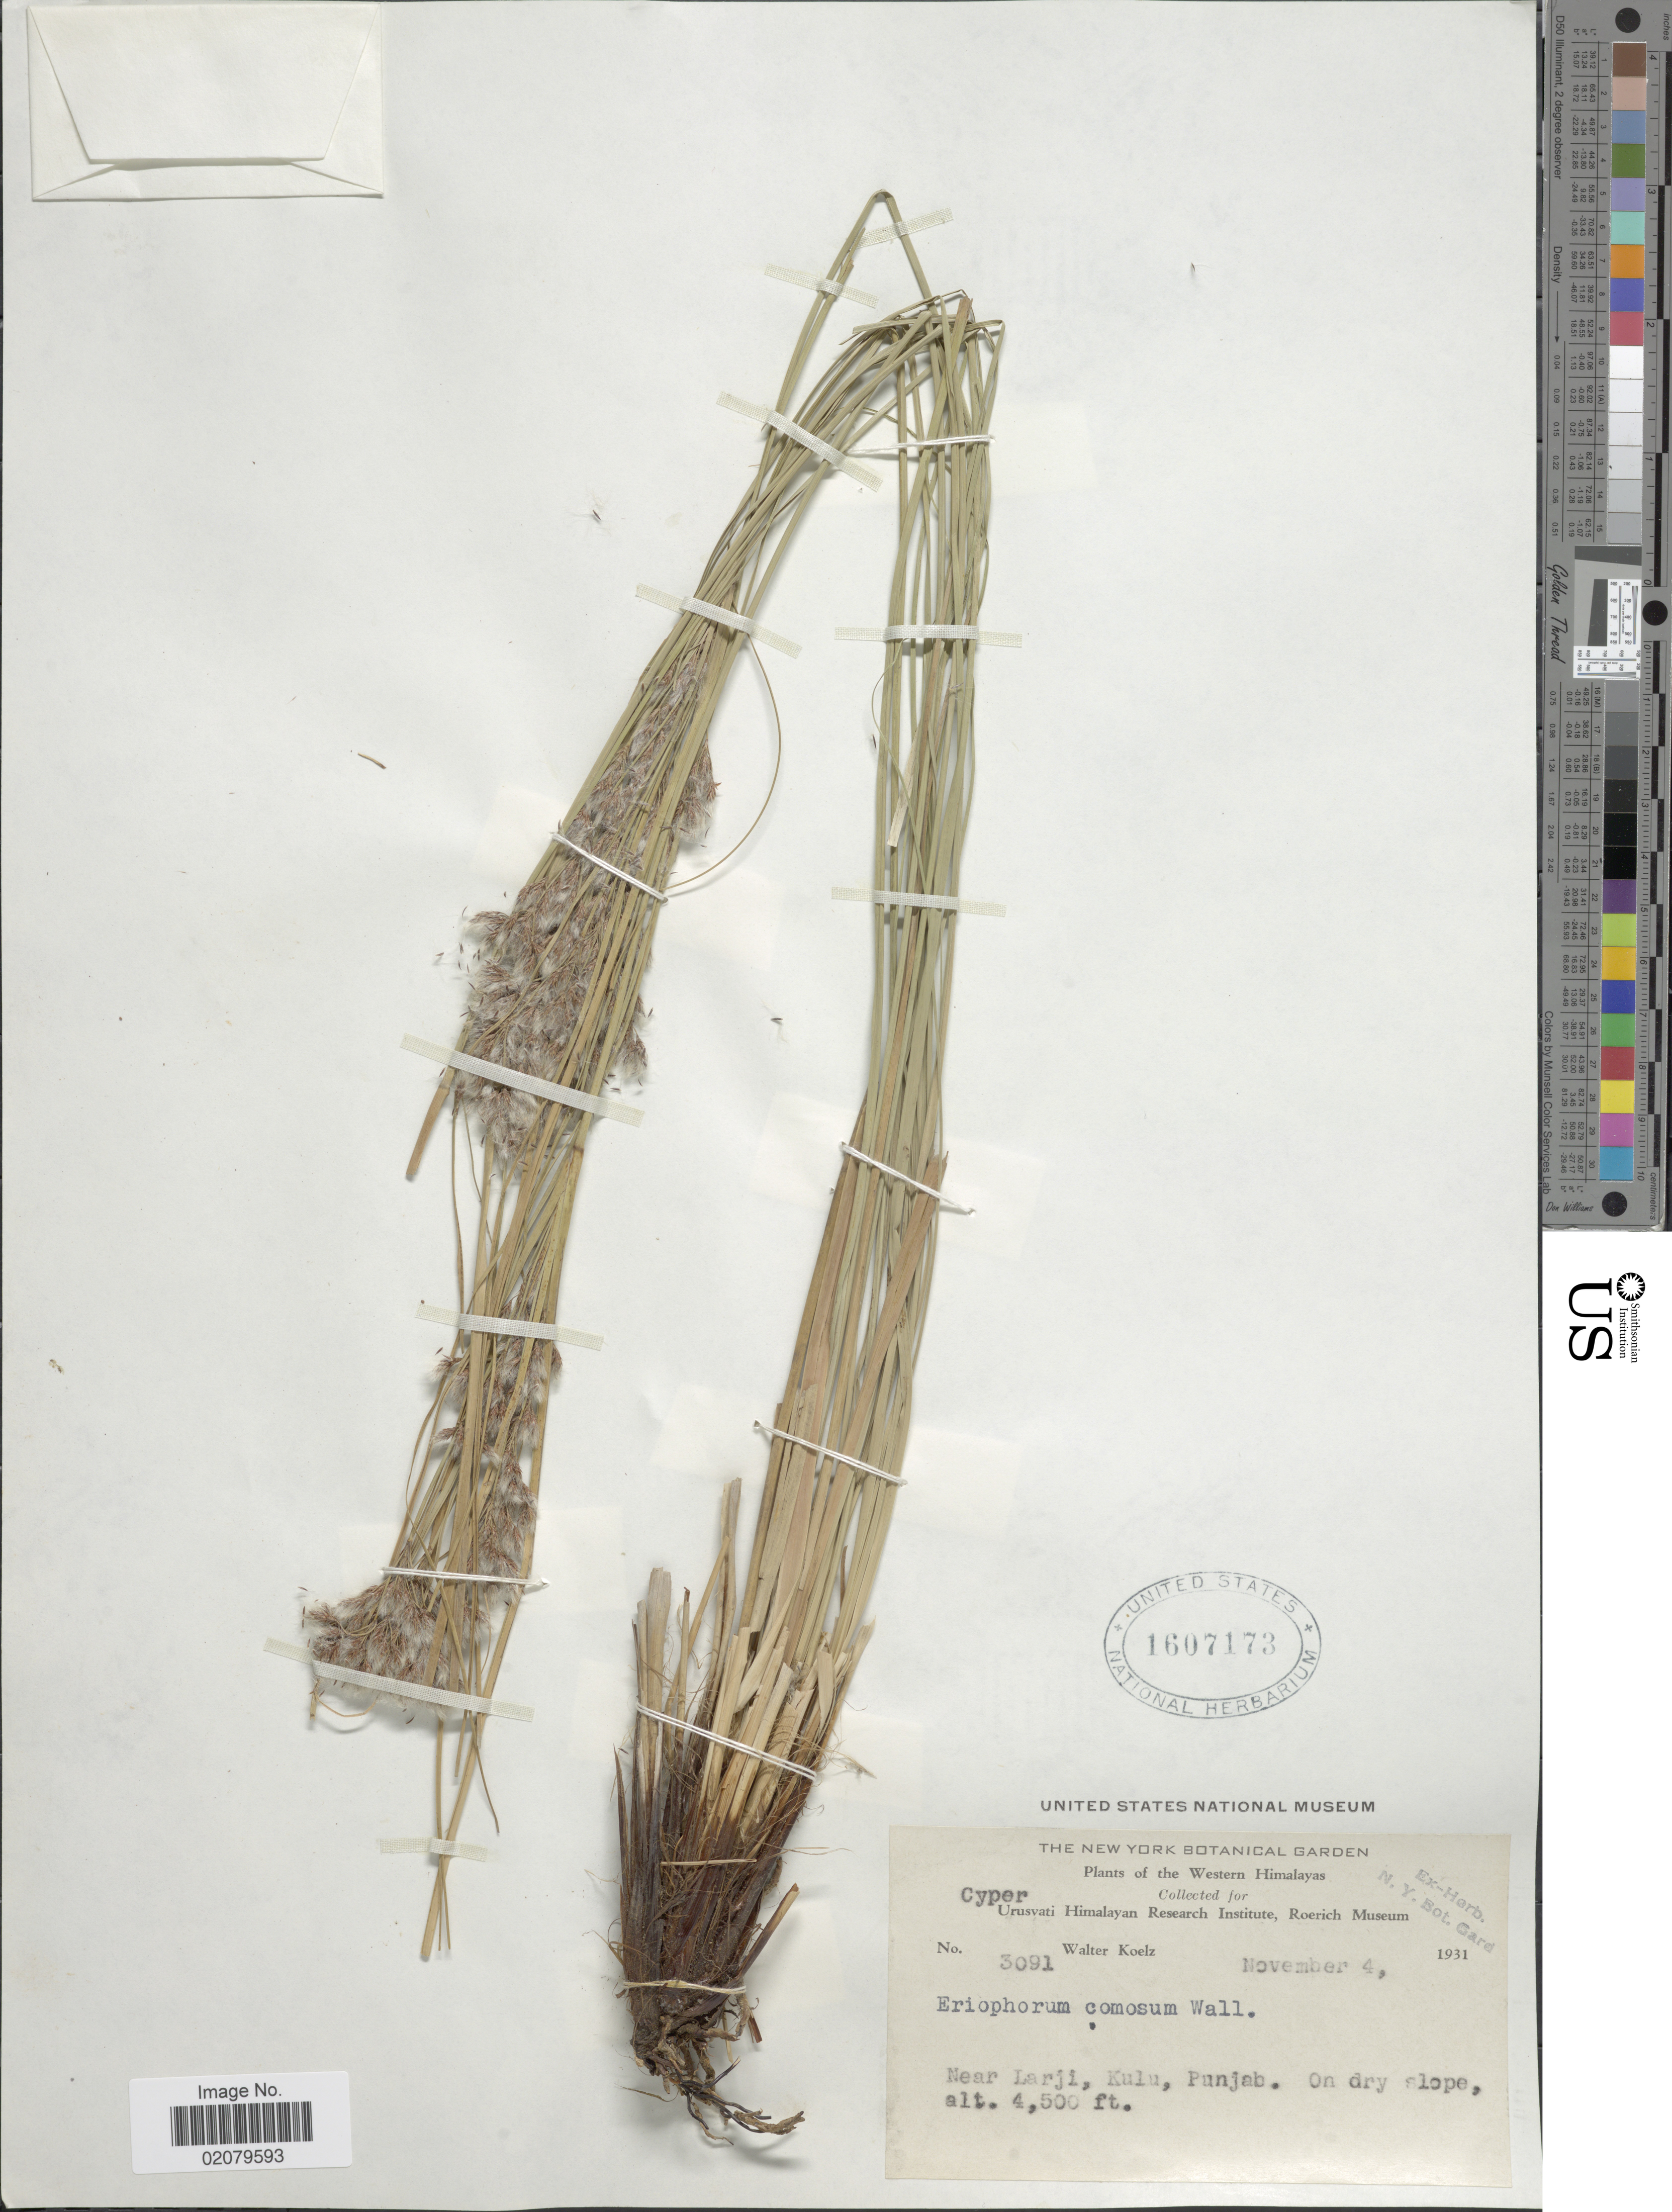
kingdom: Plantae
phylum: Tracheophyta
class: Liliopsida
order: Poales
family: Cyperaceae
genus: Erioscirpus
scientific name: Erioscirpus comosus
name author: (Wall.) Palla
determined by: Strong, Mark T., (BOT), Smithsonian Institution - National Museum of Natural History (UNITED STATES)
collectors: W. N. Koelz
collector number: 3091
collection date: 1931-11-04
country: India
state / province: Punjab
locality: Western Himalayas, Near Larji, Kulu, Punjab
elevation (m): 1372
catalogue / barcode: US 1607173